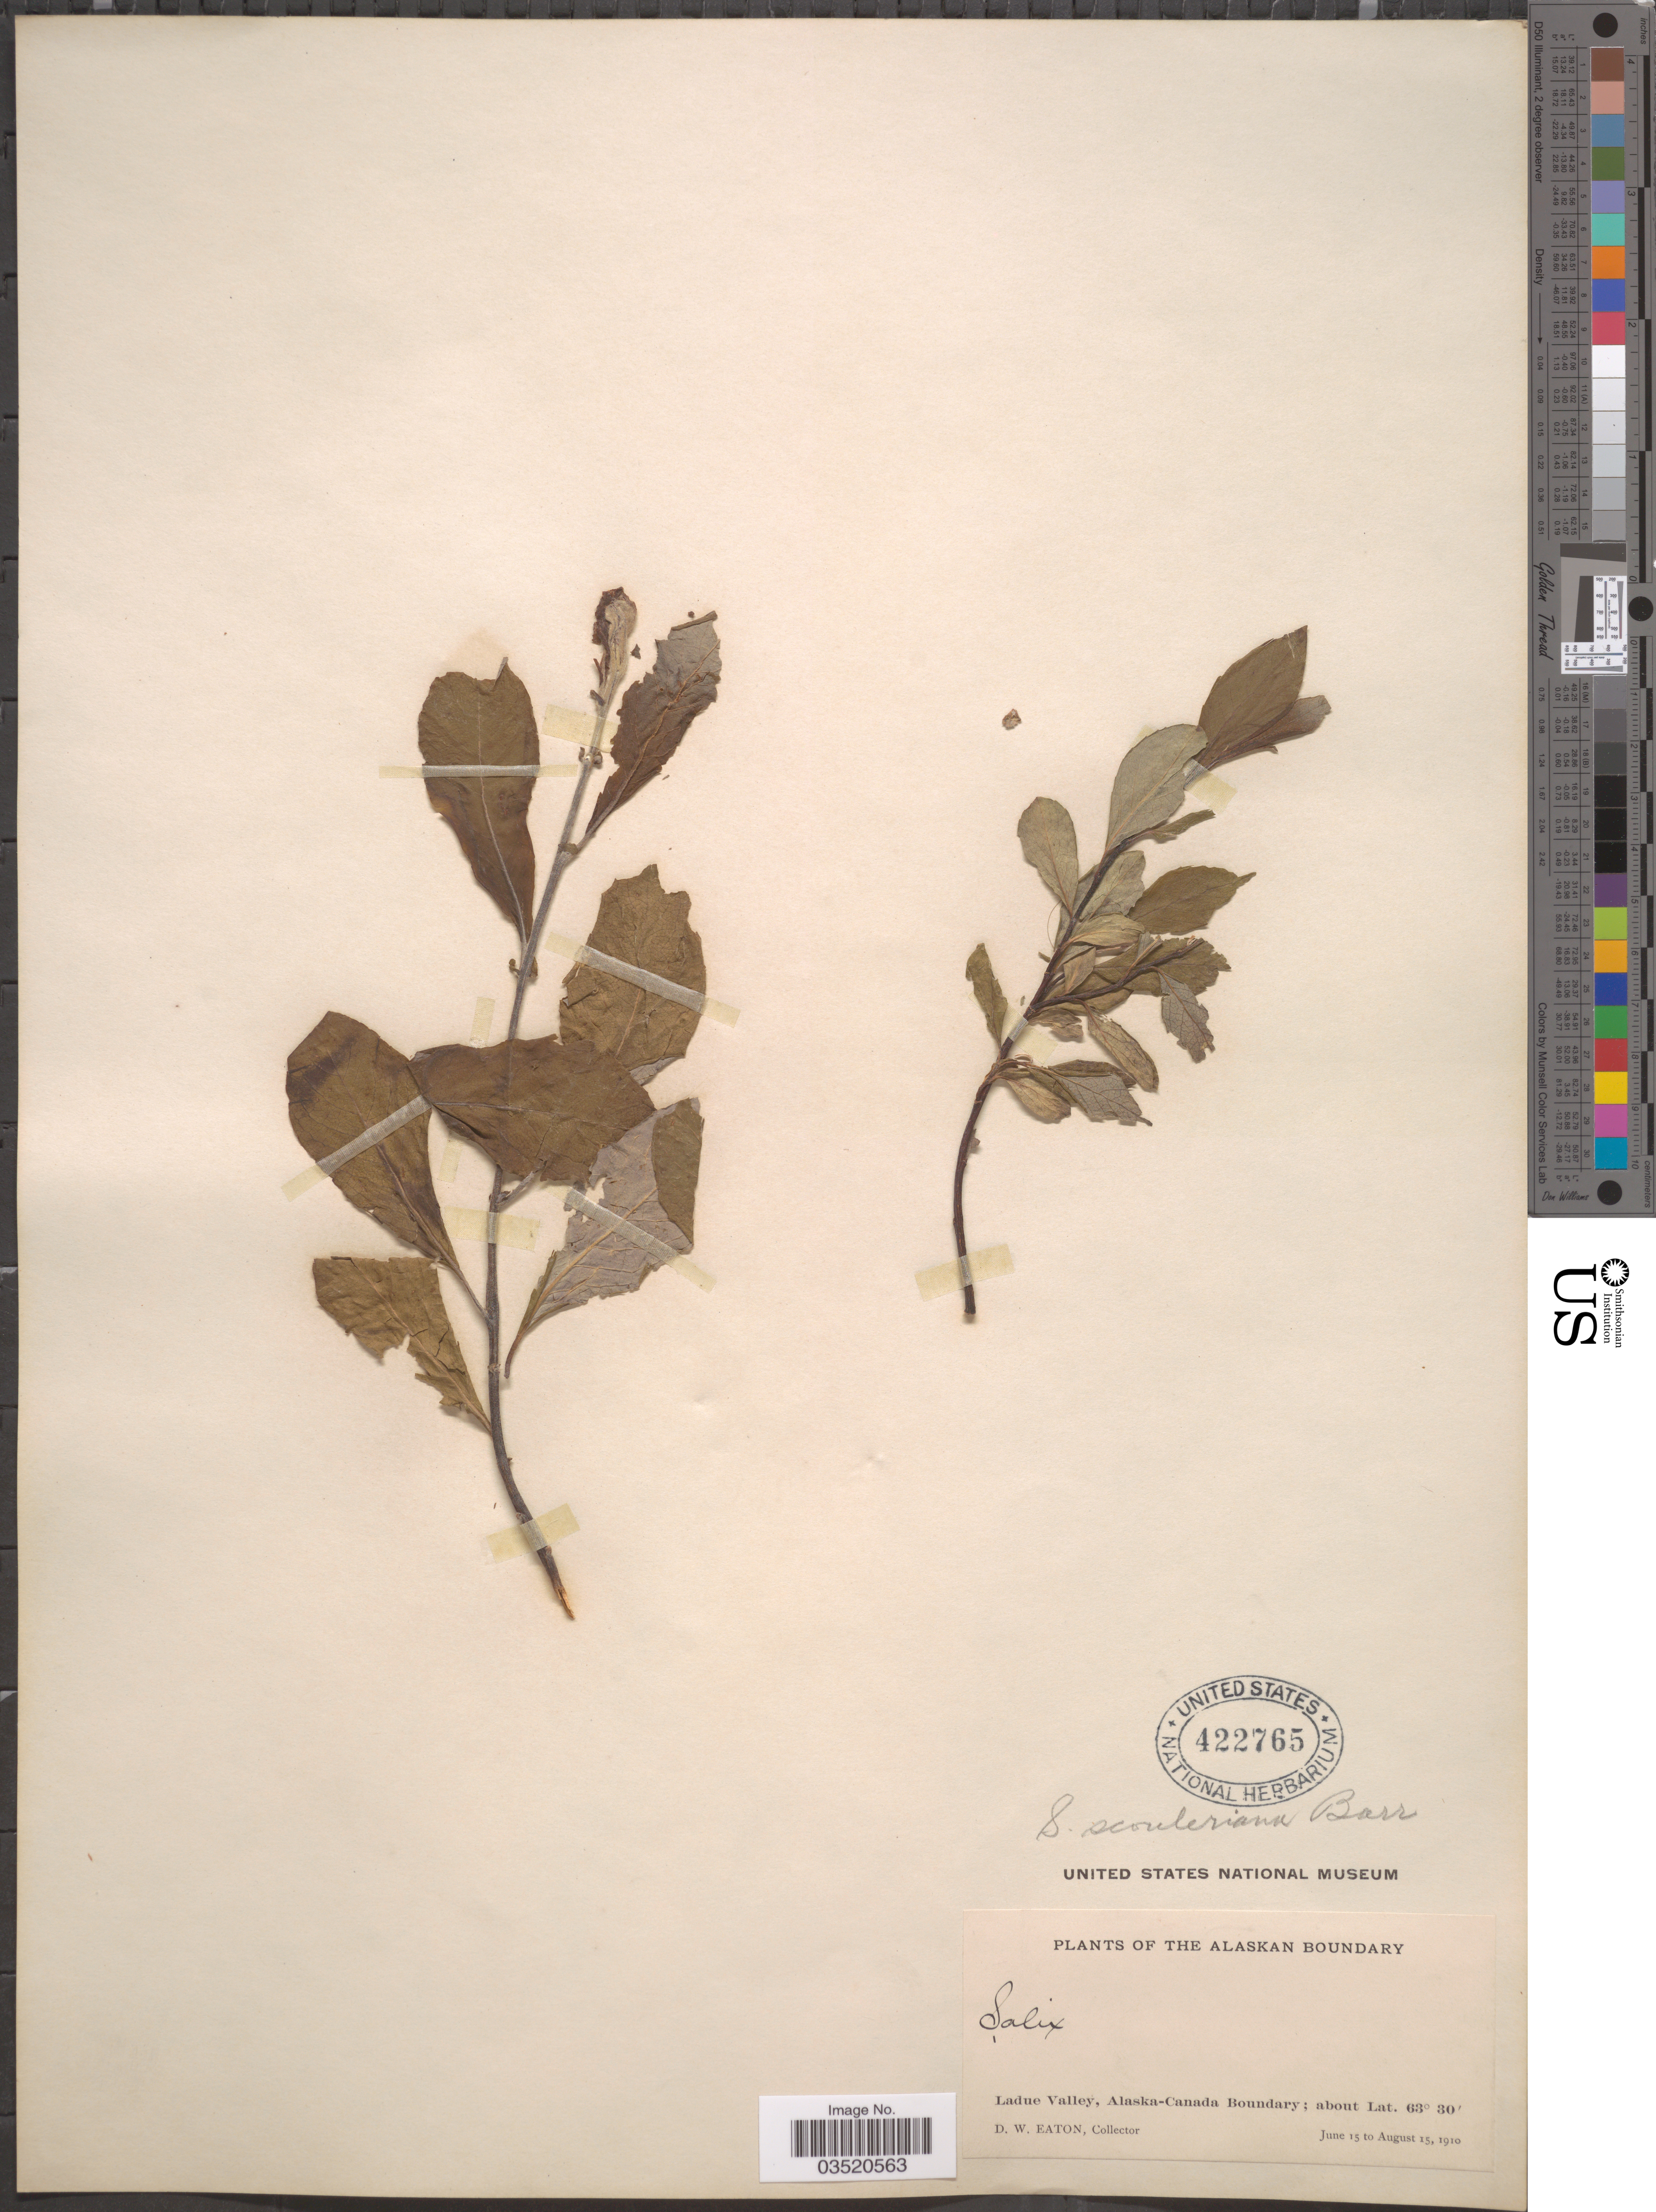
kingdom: Plantae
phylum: Tracheophyta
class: Magnoliopsida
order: Malpighiales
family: Salicaceae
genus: Salix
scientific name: Salix scouleriana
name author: Barratt ex Hook.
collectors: D. Eaton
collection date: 1910-06-15/1910-08-15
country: United States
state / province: Alaska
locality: The Alaskan Boundary. Ladue Valley, Alaska-Canada Boundary.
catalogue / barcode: US 422765